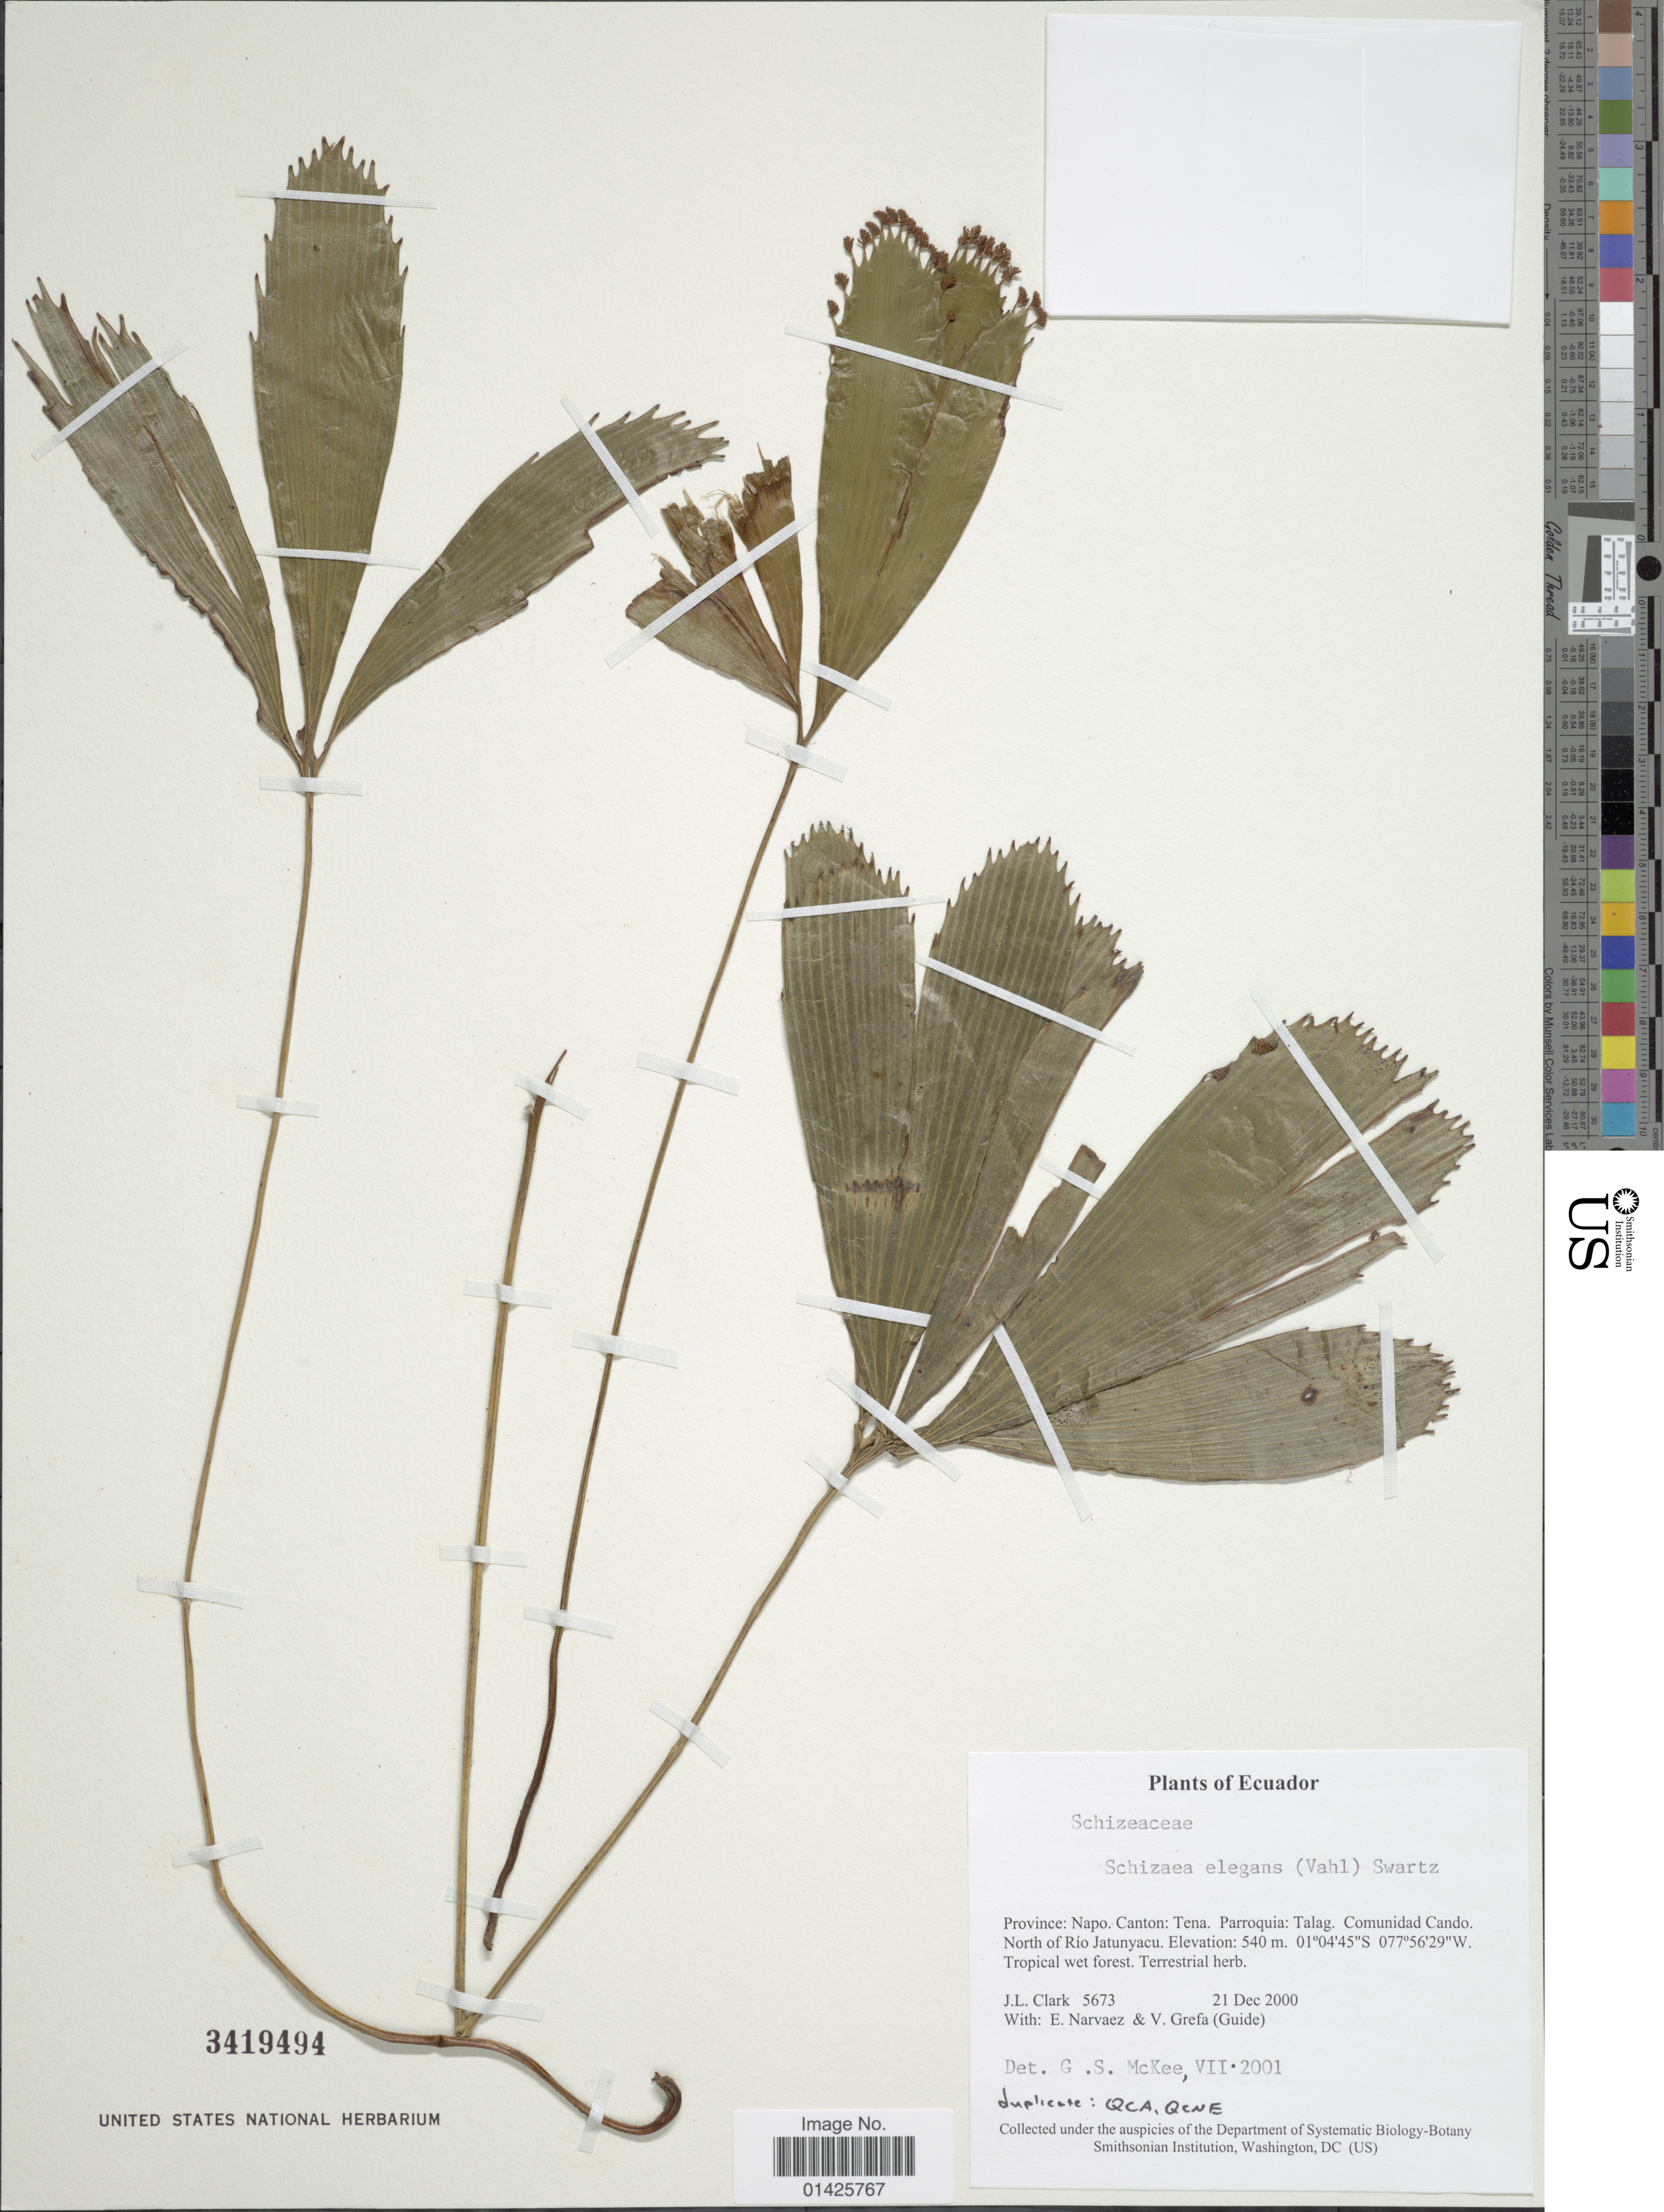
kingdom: Plantae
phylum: Tracheophyta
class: Polypodiopsida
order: Schizaeales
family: Schizaeaceae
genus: Schizaea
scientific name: Schizaea elegans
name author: (Vahl) Sw.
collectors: J. J. Clark, E. Narváez & V. Grefa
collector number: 5673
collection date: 2000-12-21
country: Ecuador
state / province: Napo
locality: Province : Napo. Canton: Tena Parroquia ; Talag, Comunidad Cando, North of Río Jatunyacu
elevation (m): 540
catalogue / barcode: US 3419494